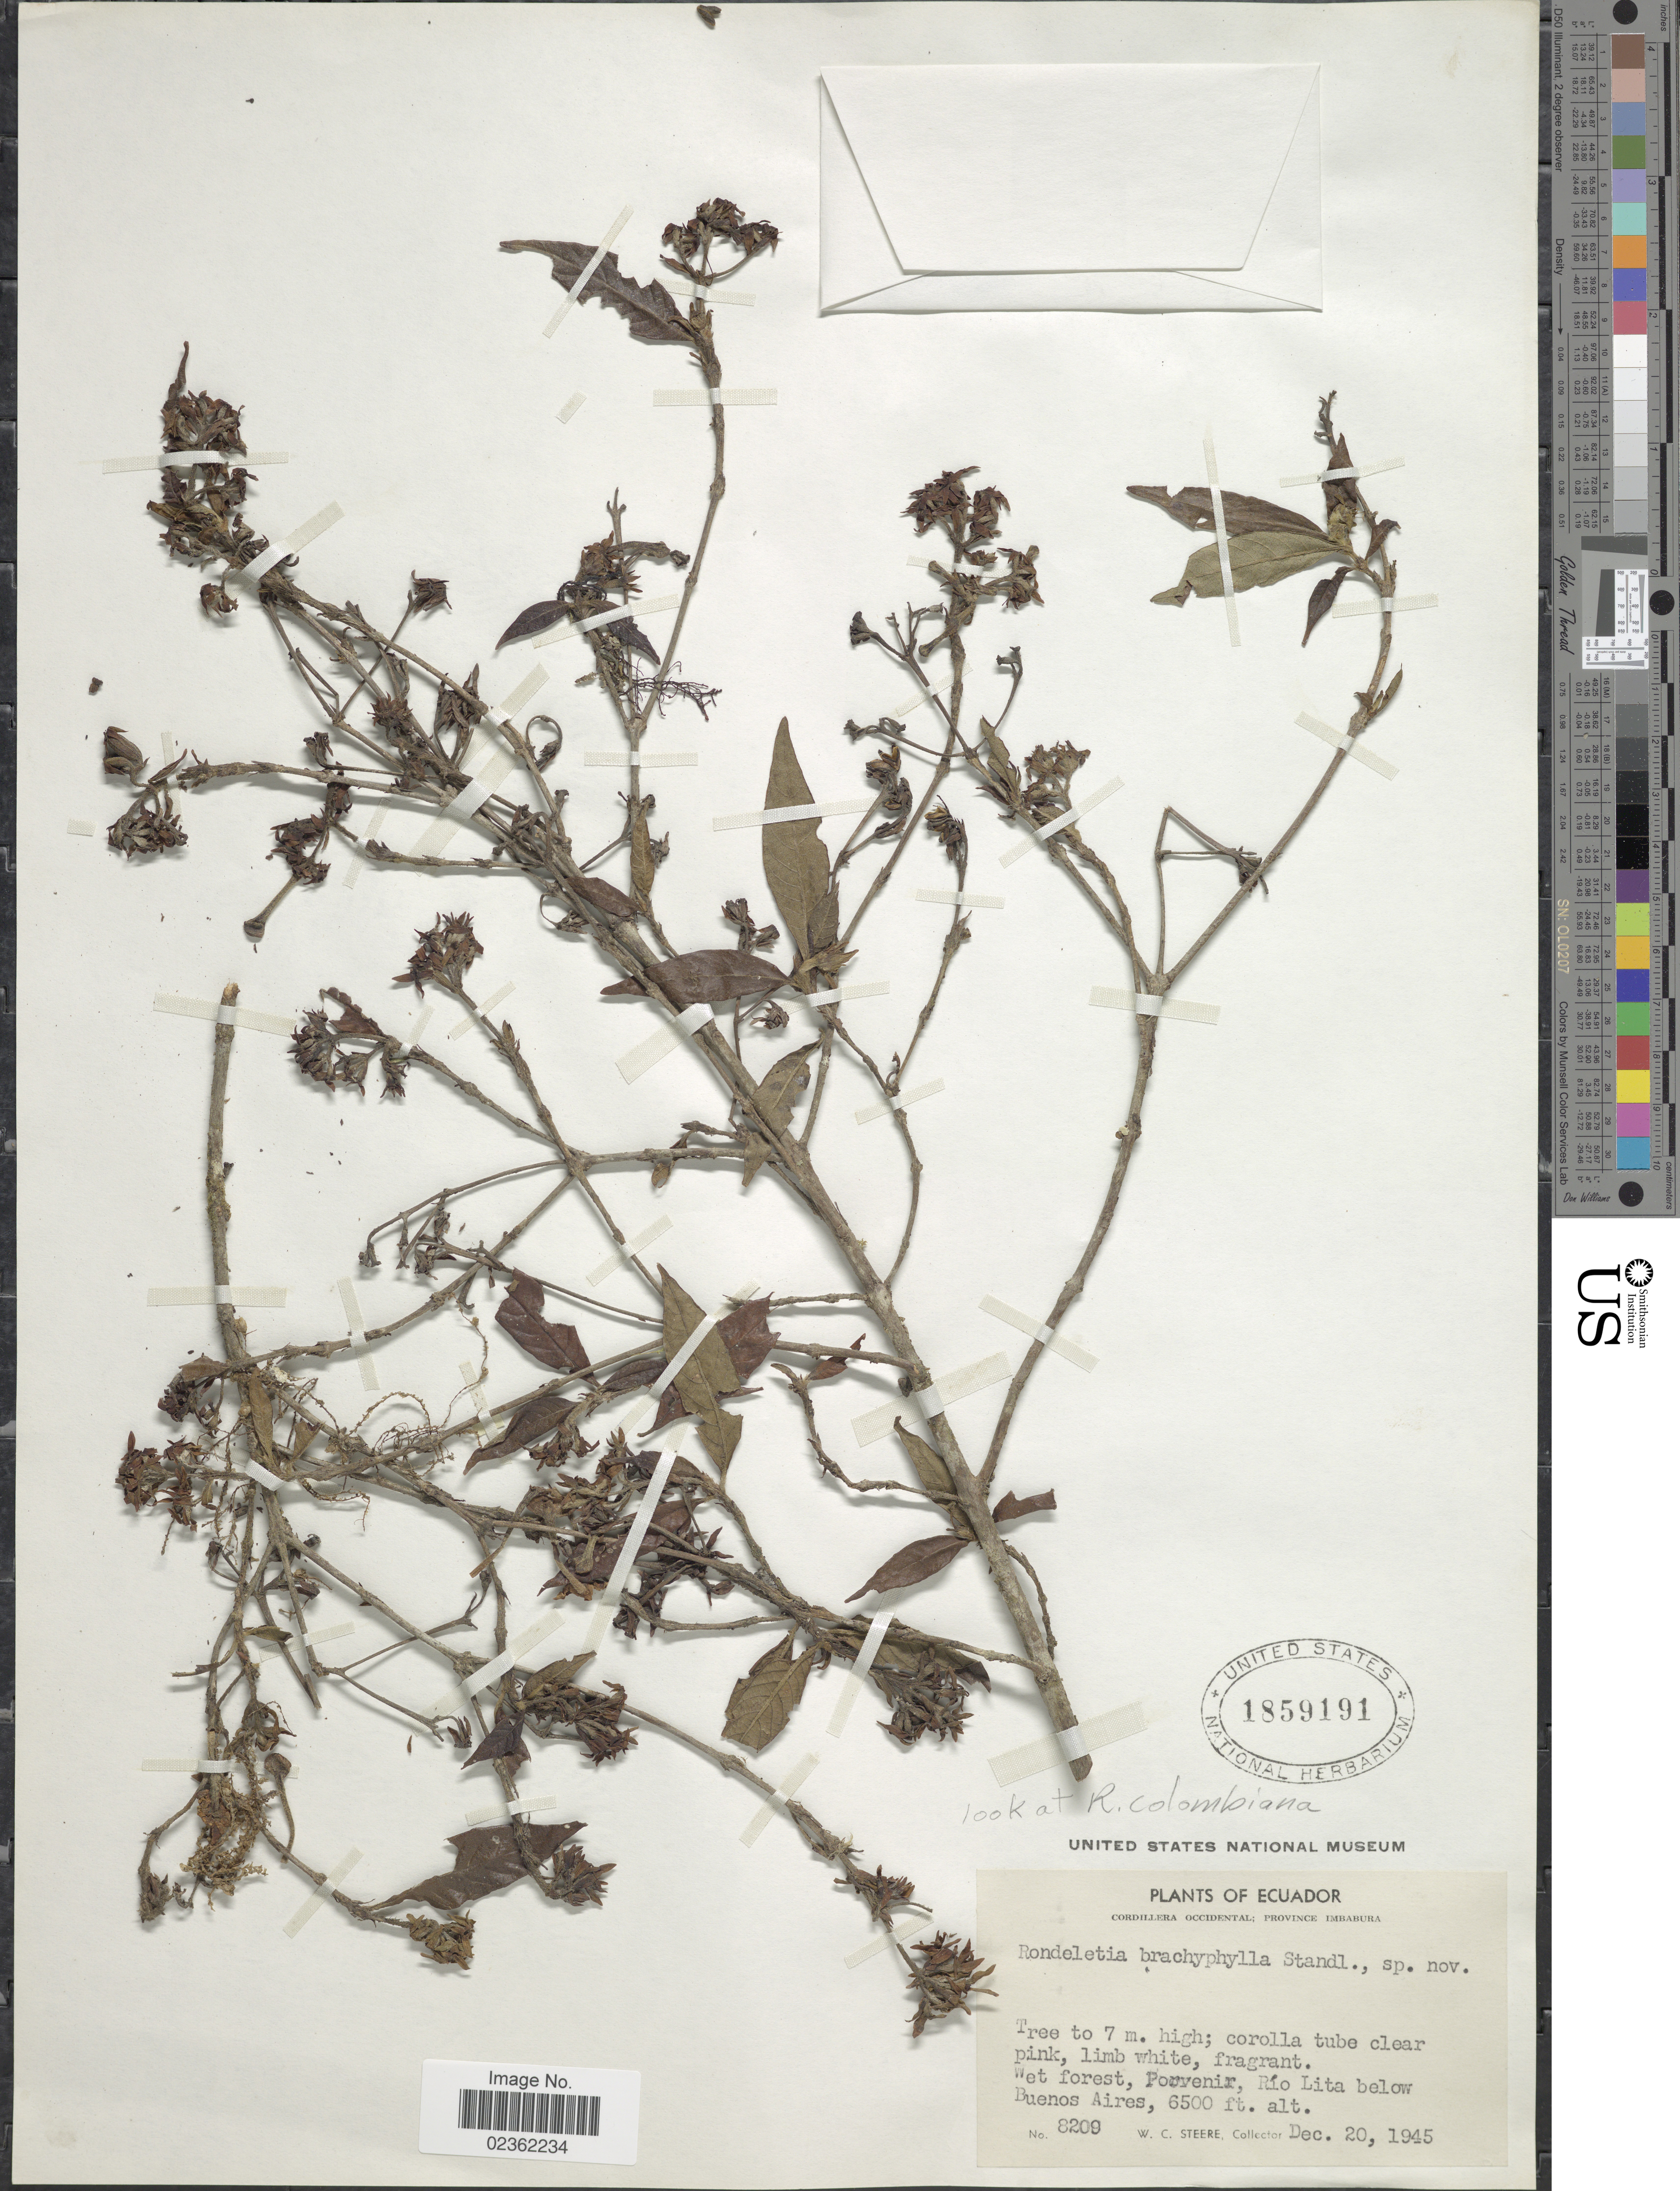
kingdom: Plantae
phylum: Tracheophyta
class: Magnoliopsida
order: Gentianales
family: Rubiaceae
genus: Rondeletia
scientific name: Rondeletia brachyphylla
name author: Proctor ex C.D. Adams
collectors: W. C. Steere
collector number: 8209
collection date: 1945-12-20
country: Ecuador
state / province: Imbabura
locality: Cordillera Occidental, wet forest, Porvenir, Rio Lita below Buenos Aires.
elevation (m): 1981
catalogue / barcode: US 1859191